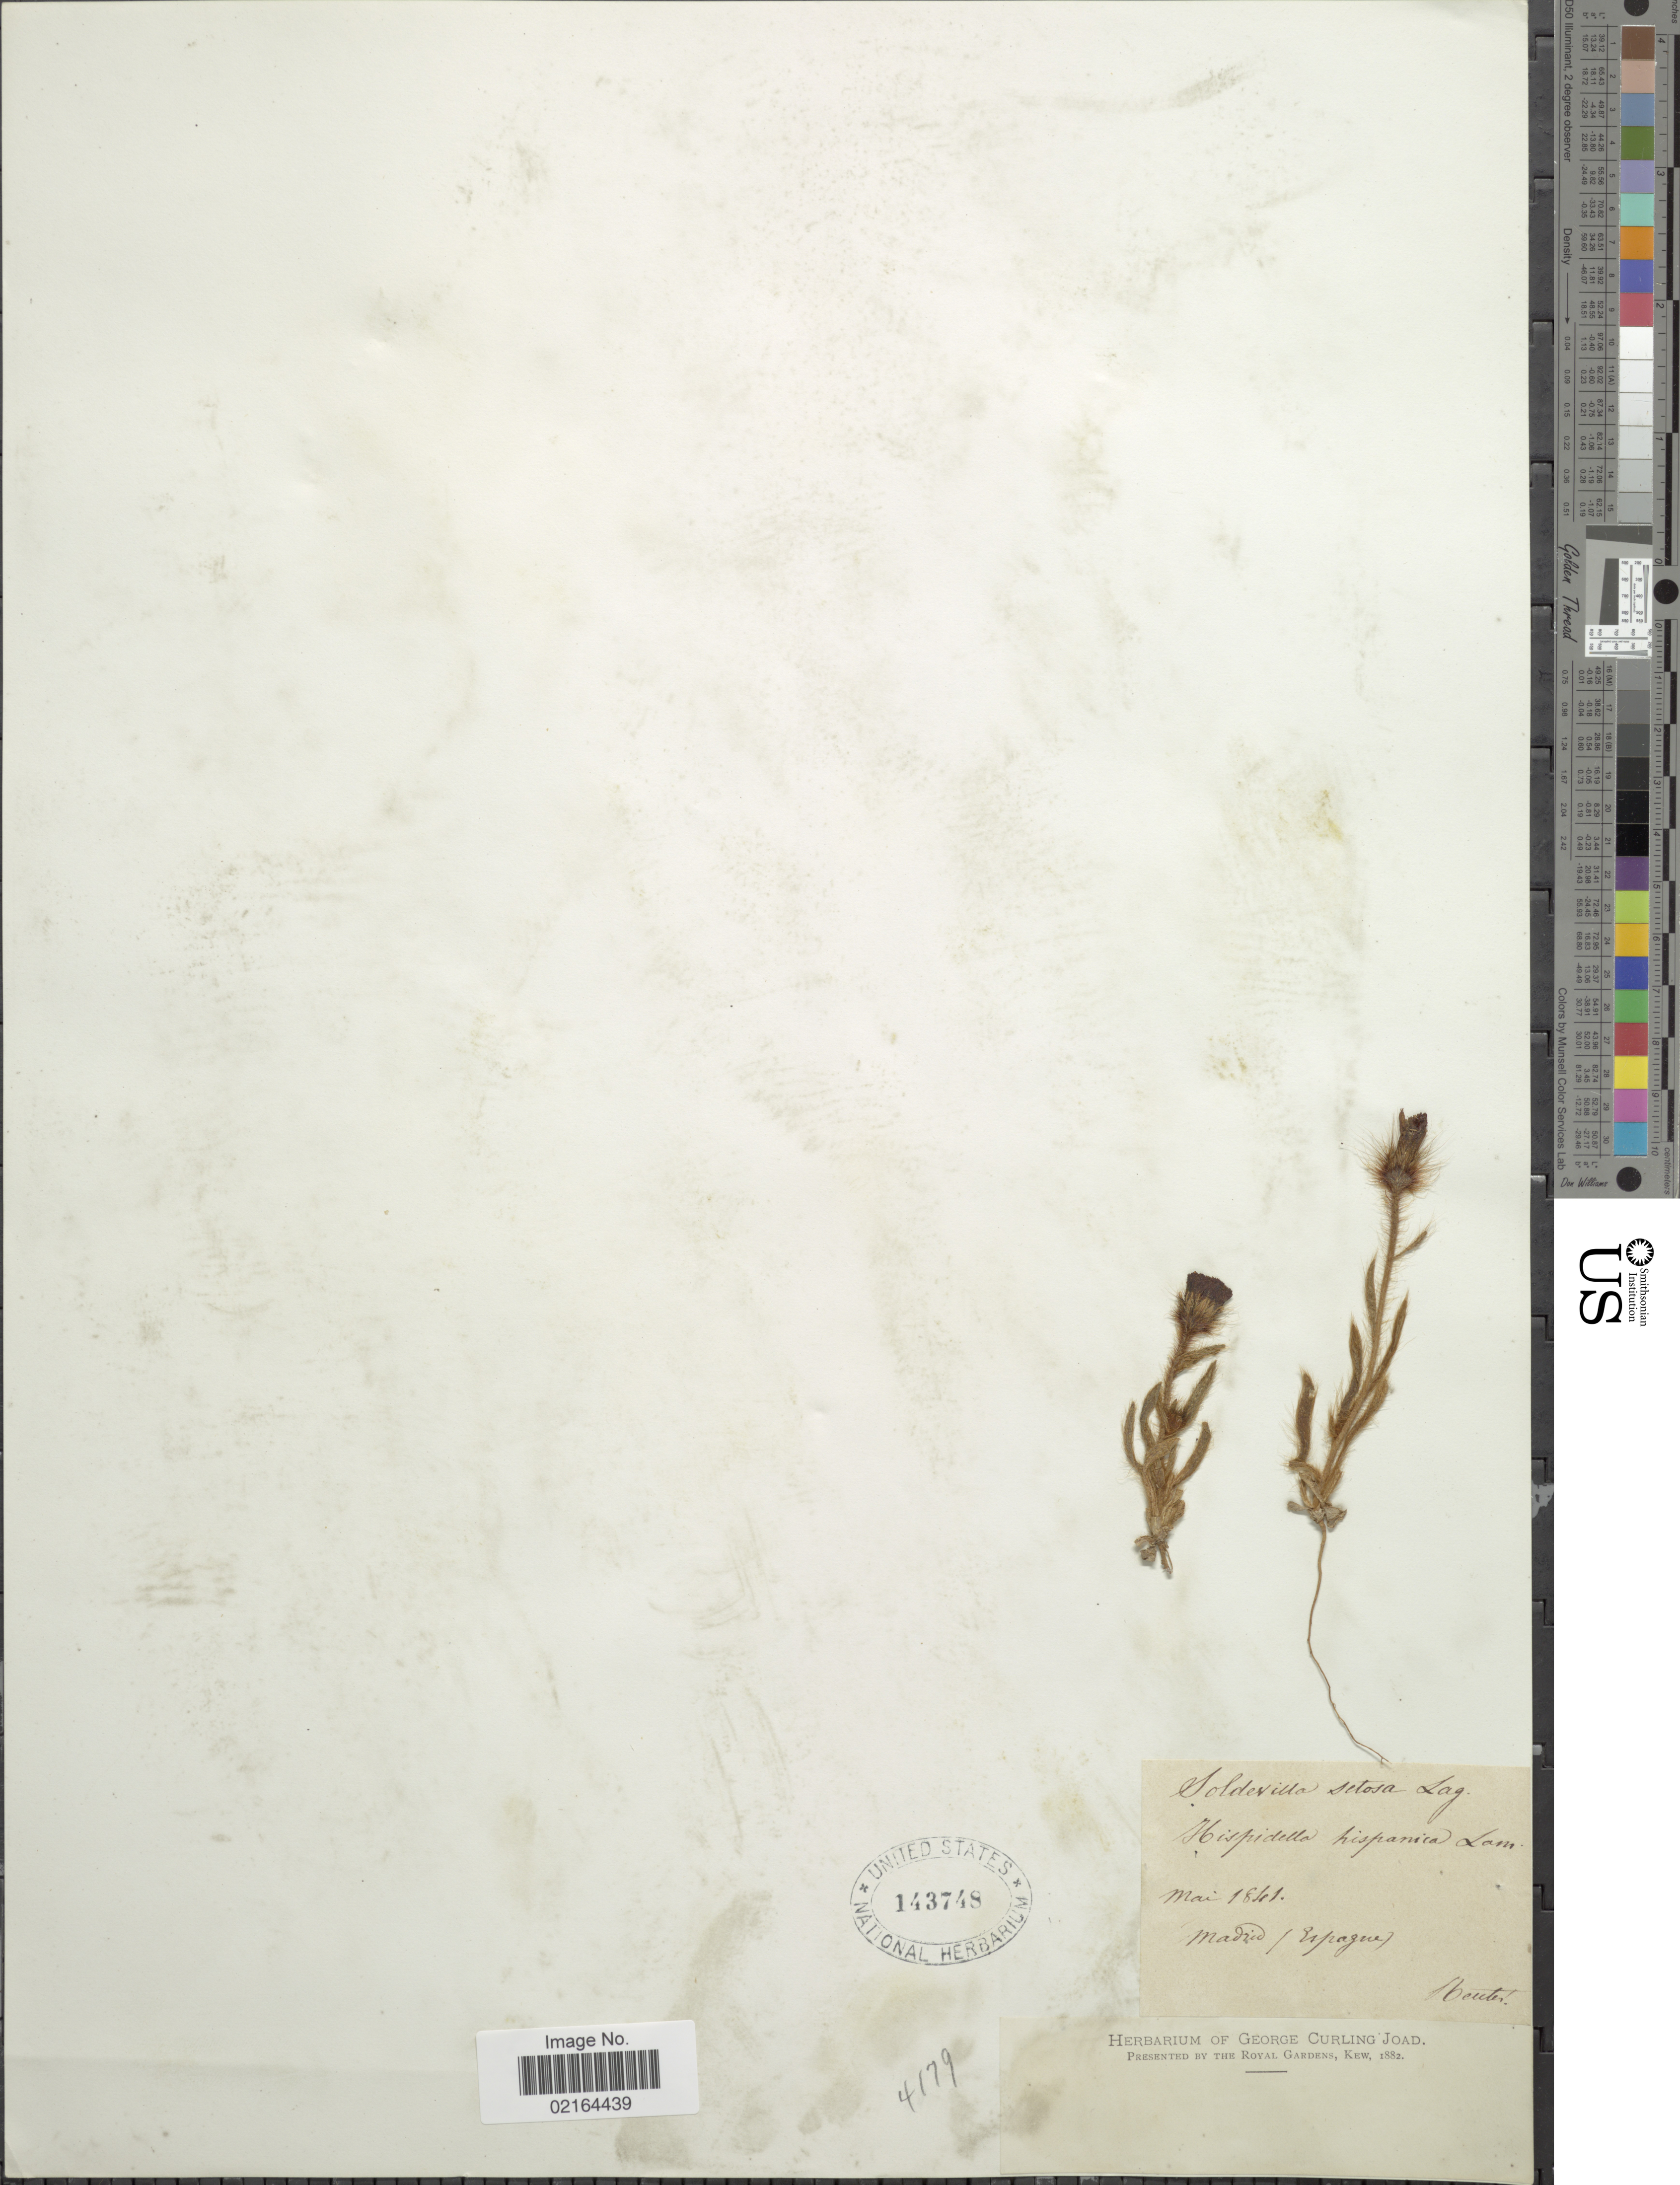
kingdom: Plantae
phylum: Tracheophyta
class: Magnoliopsida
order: Asterales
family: Asteraceae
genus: Hispidella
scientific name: Hispidella hispanica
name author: Lam.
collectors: -. Reuter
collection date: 1841-05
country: Spain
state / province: Madrid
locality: Madrid, Espagne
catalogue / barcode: US 143748